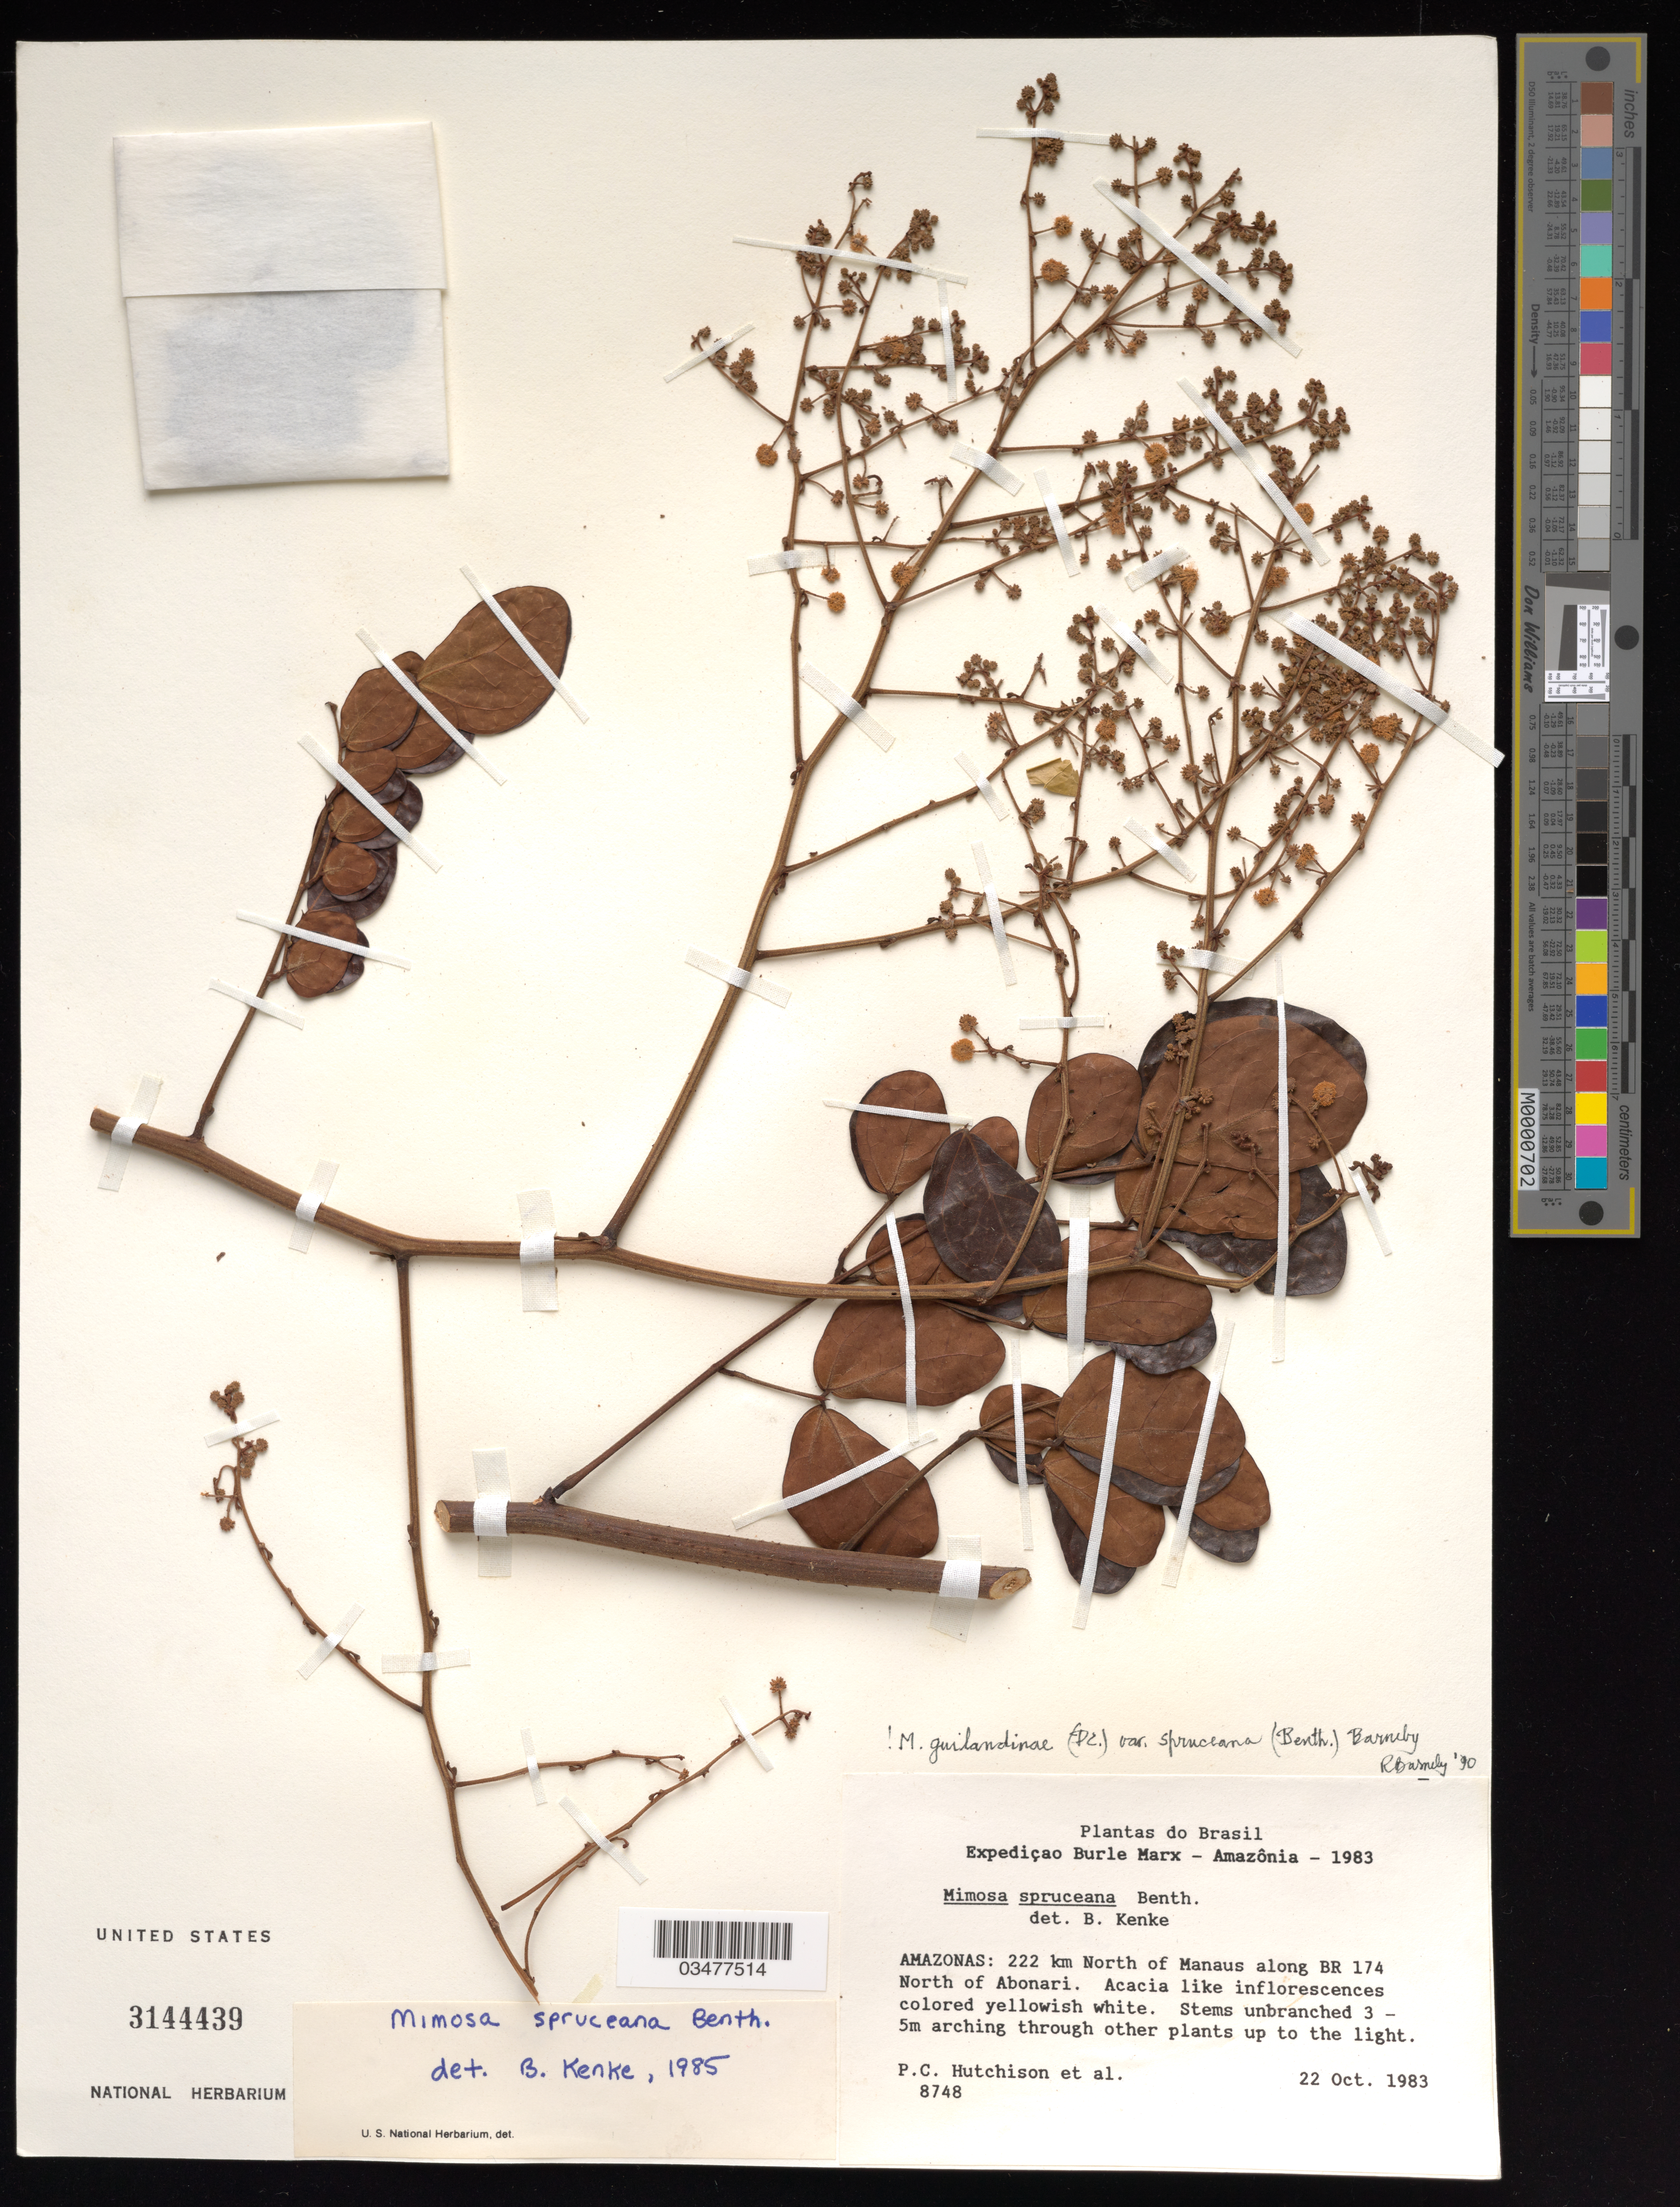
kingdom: Plantae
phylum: Tracheophyta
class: Magnoliopsida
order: Fabales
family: Fabaceae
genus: Mimosa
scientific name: Mimosa guilandinae var. spruceana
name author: (Benth.) Barneby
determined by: Barneby, Rupert C., (NY)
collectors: P. C. Hutchison & et al.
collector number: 8748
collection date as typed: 22 Oct 1983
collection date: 1983-10-22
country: Brazil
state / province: Amazonas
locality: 222 km North of Manaus along BR 174 North of Abonari.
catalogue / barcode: US 3144439